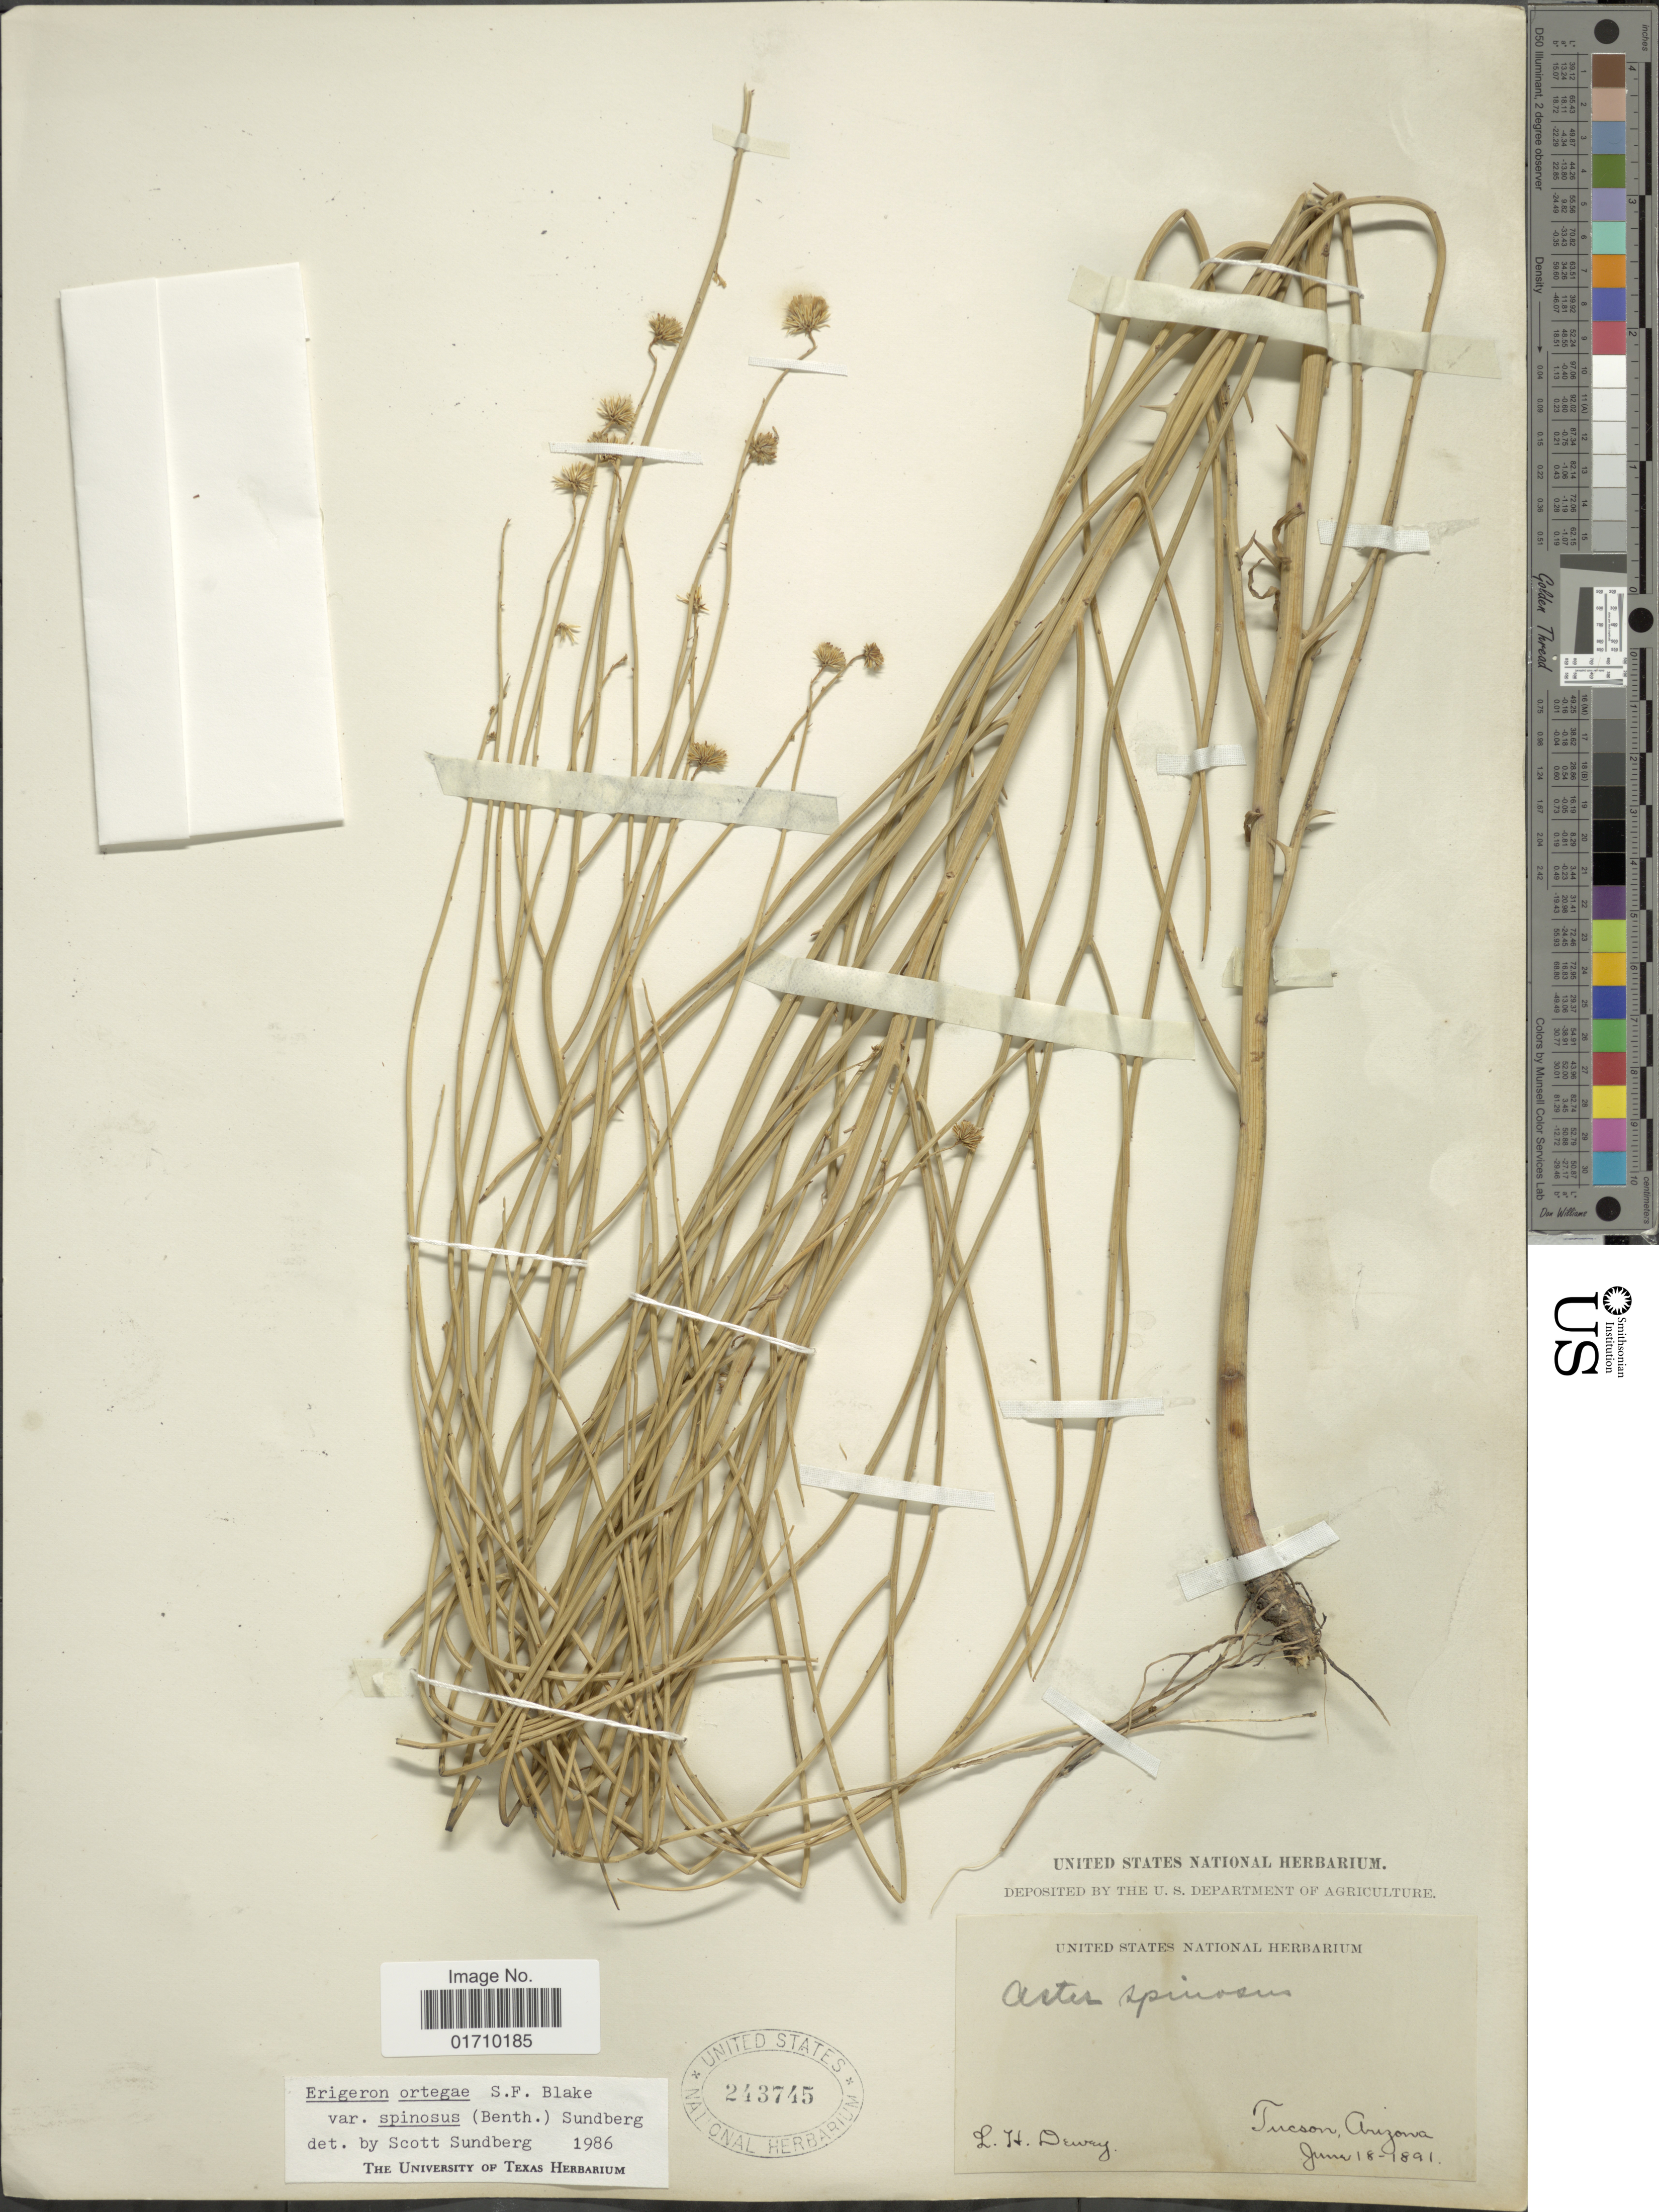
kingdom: Plantae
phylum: Tracheophyta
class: Magnoliopsida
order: Asterales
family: Asteraceae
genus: Chloracantha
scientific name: Chloracantha spinosa var. spinosa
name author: (Benth.) G.L. Nesom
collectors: L. H. Dewey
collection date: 1891-06-18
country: United States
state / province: Arizona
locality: Tucson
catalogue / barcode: US 243745